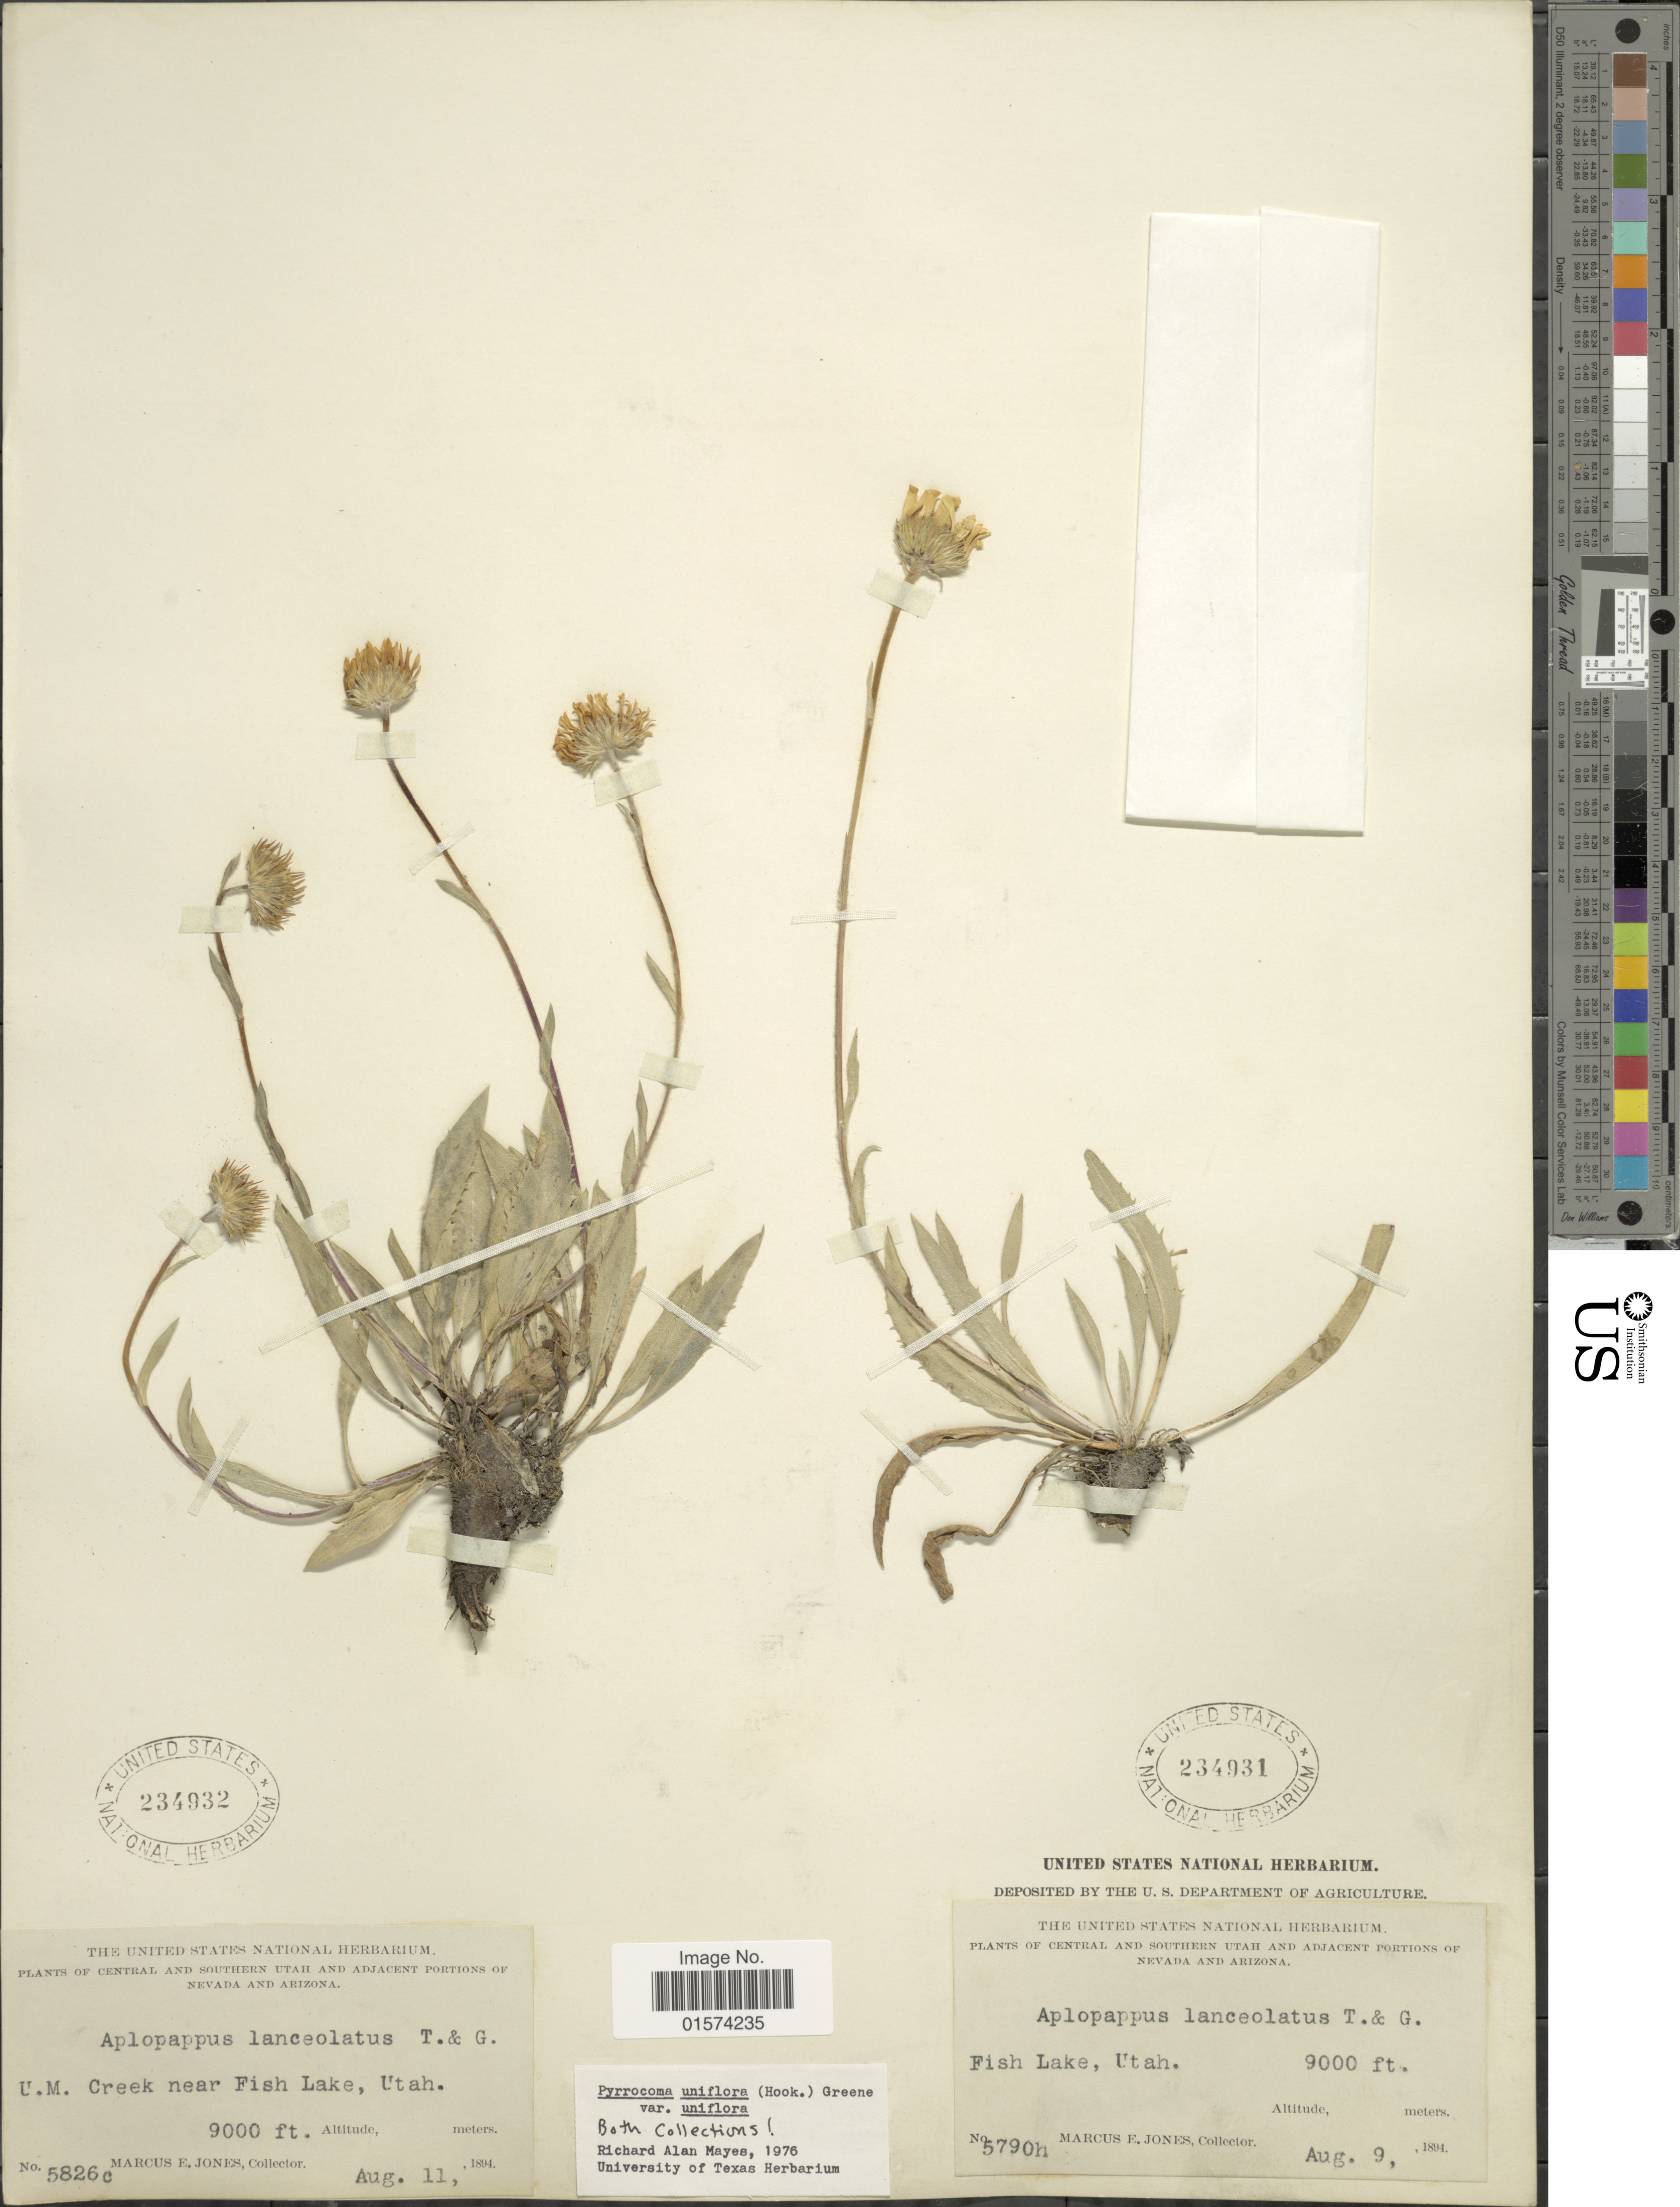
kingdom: Plantae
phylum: Tracheophyta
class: Magnoliopsida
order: Asterales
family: Asteraceae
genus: Pyrrocoma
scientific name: Pyrrocoma uniflora var. uniflora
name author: (Hook.) Greene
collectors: M. E. Jones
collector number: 5790h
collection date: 1894-08-09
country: United States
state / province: Utah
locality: Central and Southern Utah, Fish Lake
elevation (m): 2743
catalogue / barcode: US 234931-2